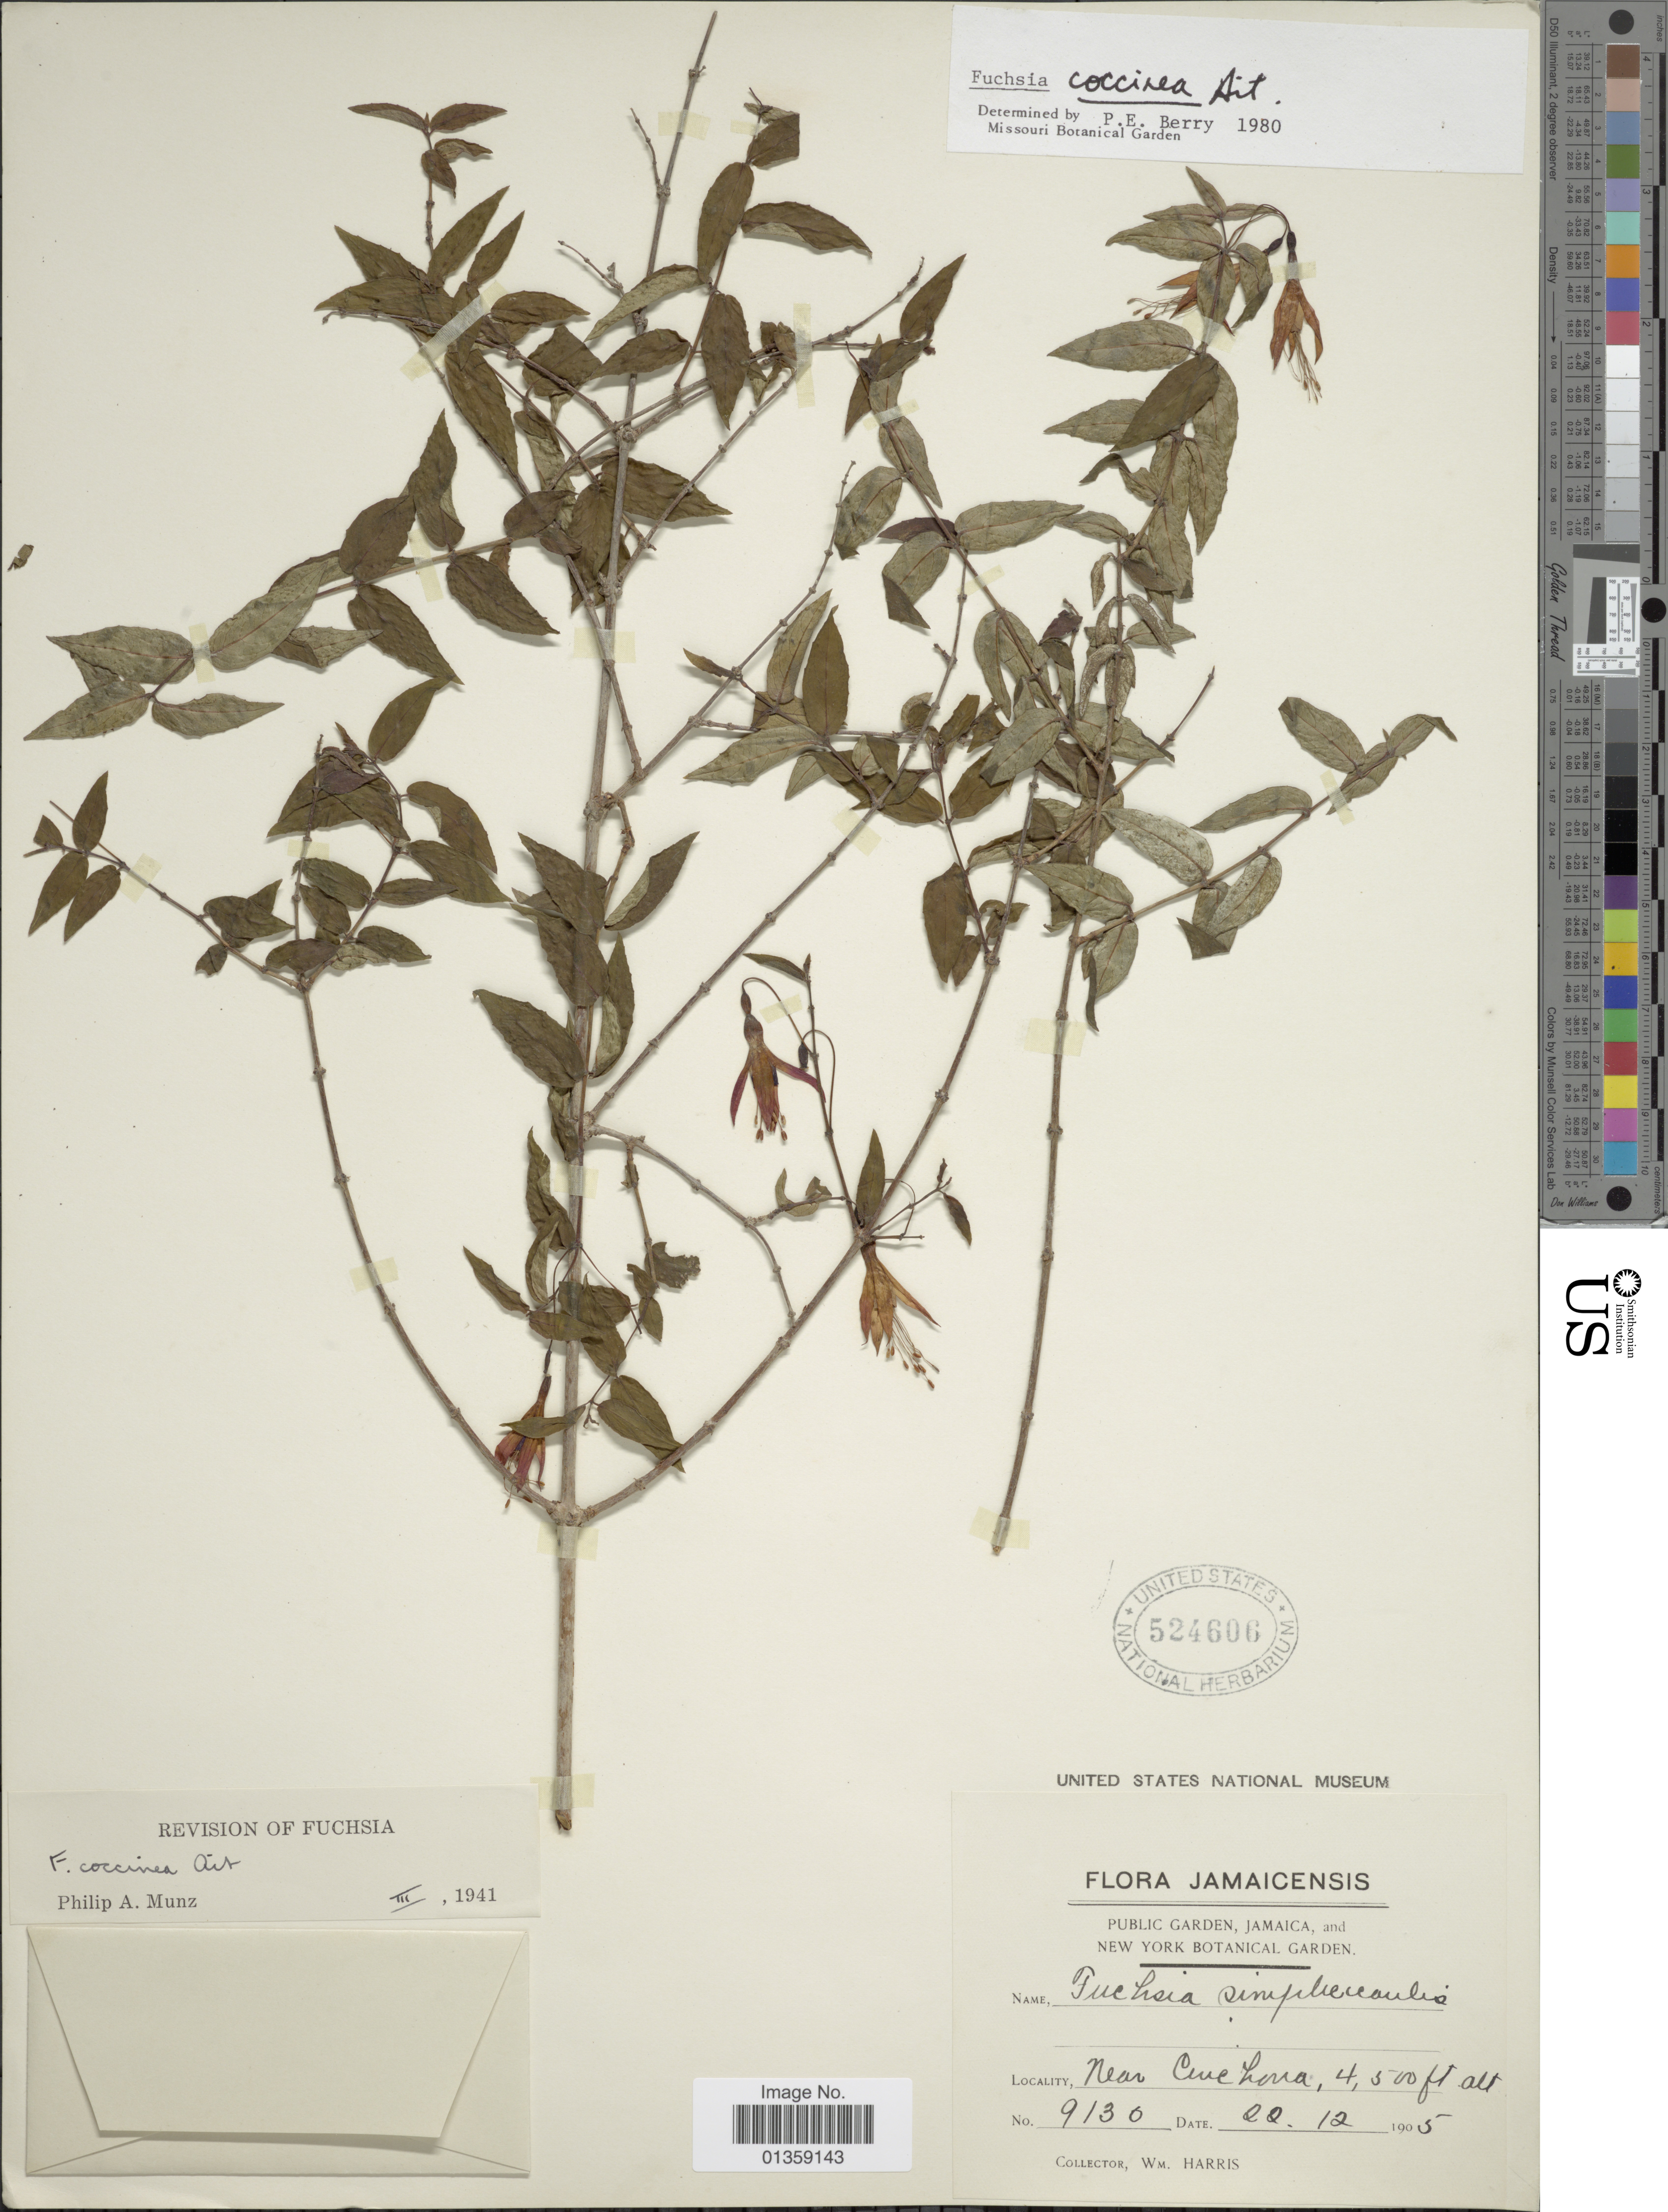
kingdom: Plantae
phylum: Tracheophyta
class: Magnoliopsida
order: Myrtales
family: Onagraceae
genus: Fuchsia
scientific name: Fuchsia coccinea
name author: Dryand.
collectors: W. H. Harris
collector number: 9130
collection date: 1905-12-22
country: Jamaica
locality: Near Cinchona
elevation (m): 1372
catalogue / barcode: US 524606